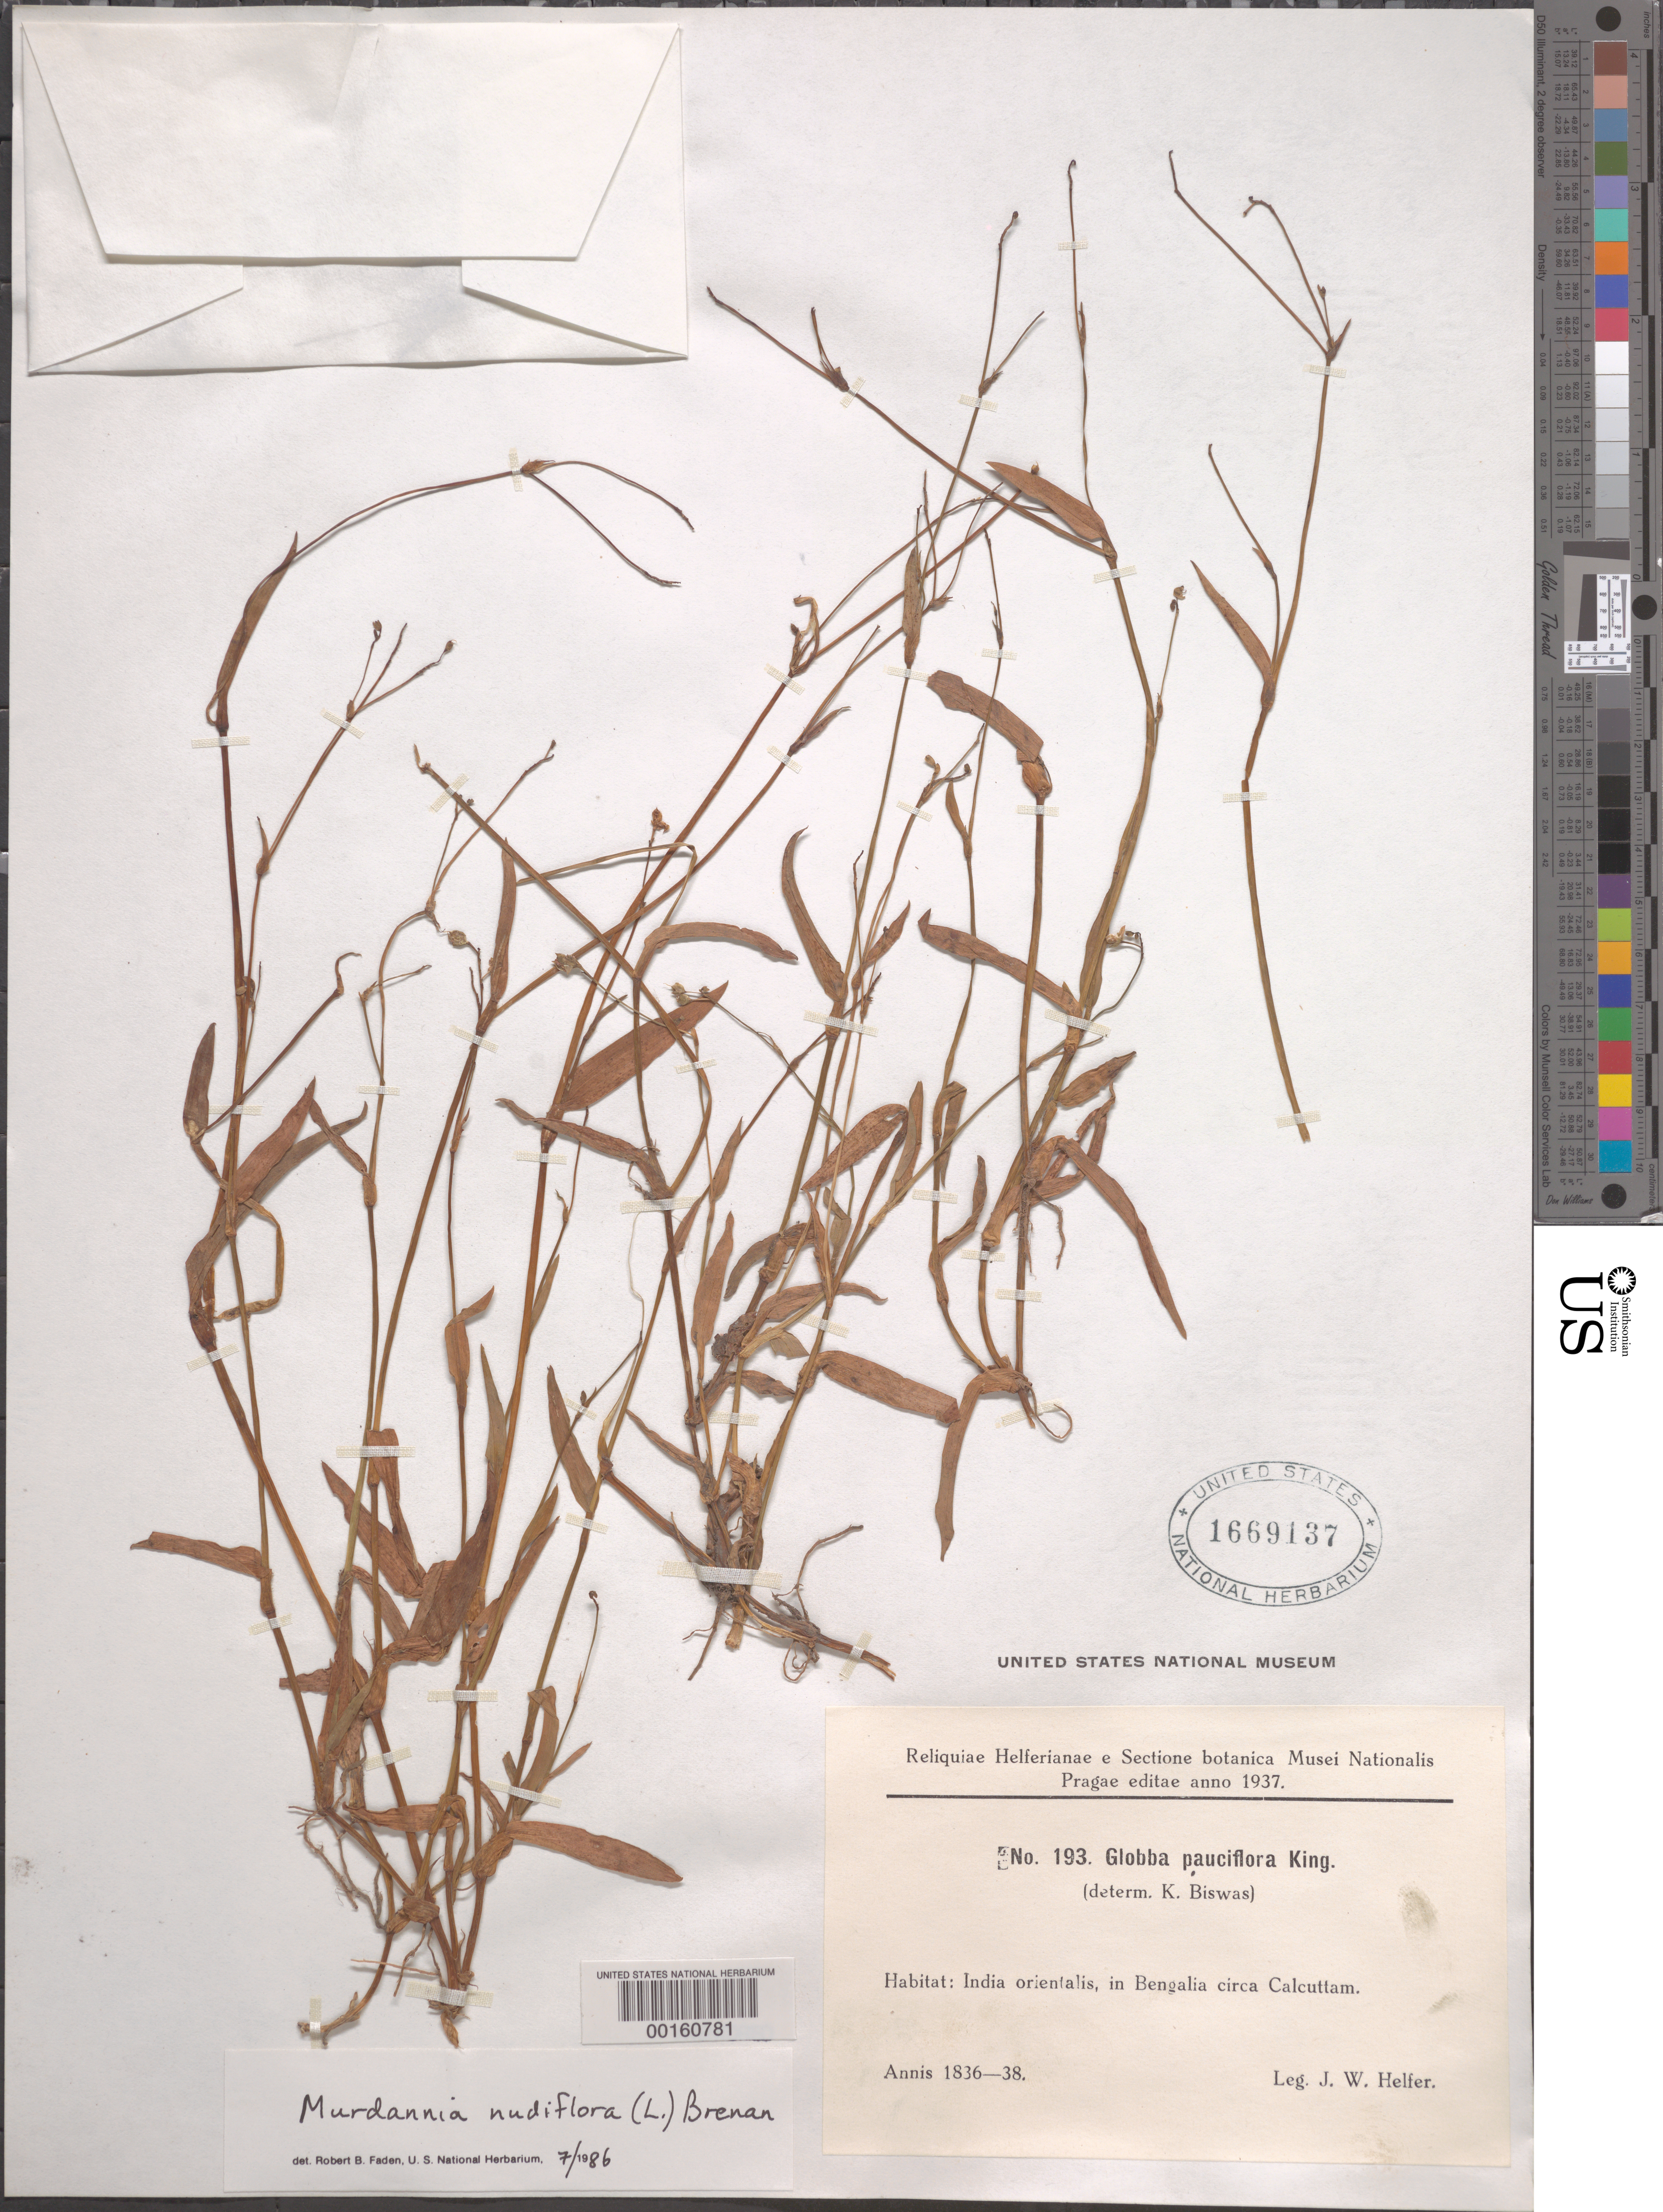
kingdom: Plantae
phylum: Tracheophyta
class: Liliopsida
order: Commelinales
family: Commelinaceae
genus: Murdannia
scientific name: Murdannia nudiflora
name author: (L.) Brenan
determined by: Faden, Robert B., (US), Smithsonian Institution - National Museum of Natural History (UNITED STATES)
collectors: J. W. Helfer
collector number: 193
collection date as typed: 1836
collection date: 1836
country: India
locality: Near calcutta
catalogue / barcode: US 1669137